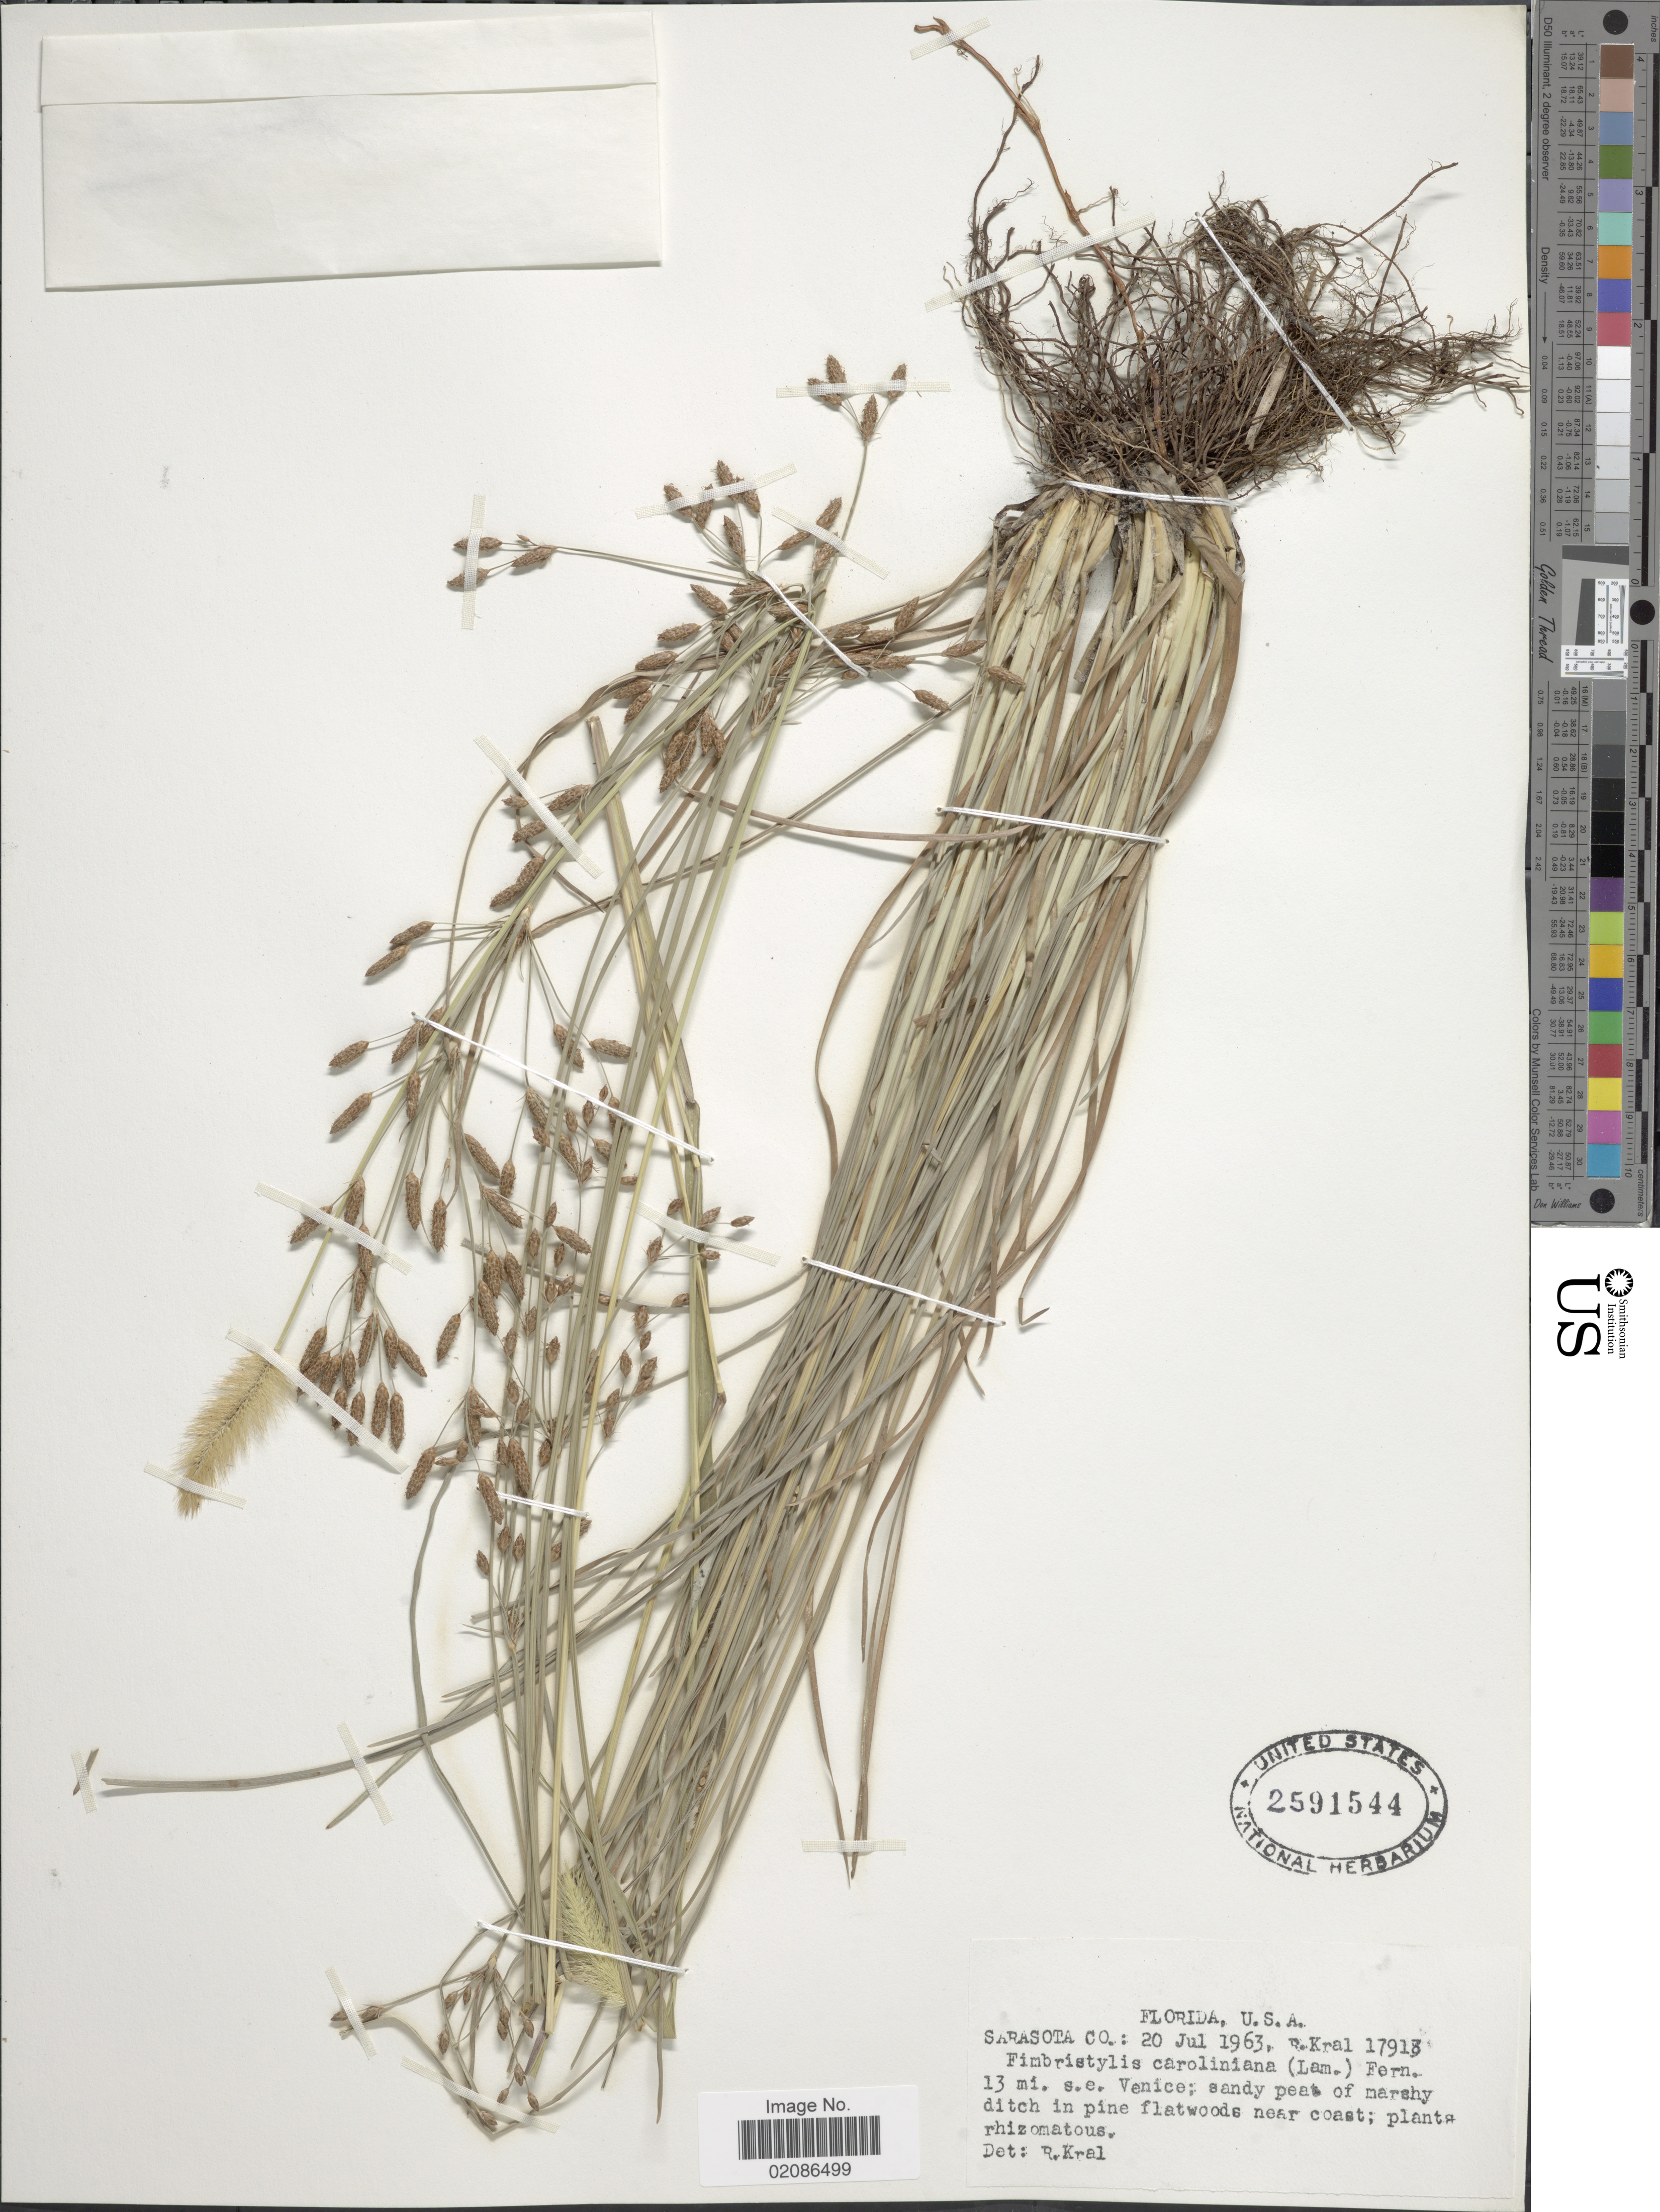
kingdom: Plantae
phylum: Tracheophyta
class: Liliopsida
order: Poales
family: Cyperaceae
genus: Fimbristylis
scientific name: Fimbristylis caroliniana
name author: (Lam.) Fernald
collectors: R. Kral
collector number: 17913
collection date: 1963-07-20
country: United States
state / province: Florida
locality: Sarasota Co; 13 mi s.e. Venice; sandy peat of marshy ditch in pine flatwoods near coast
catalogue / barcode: US 2591544